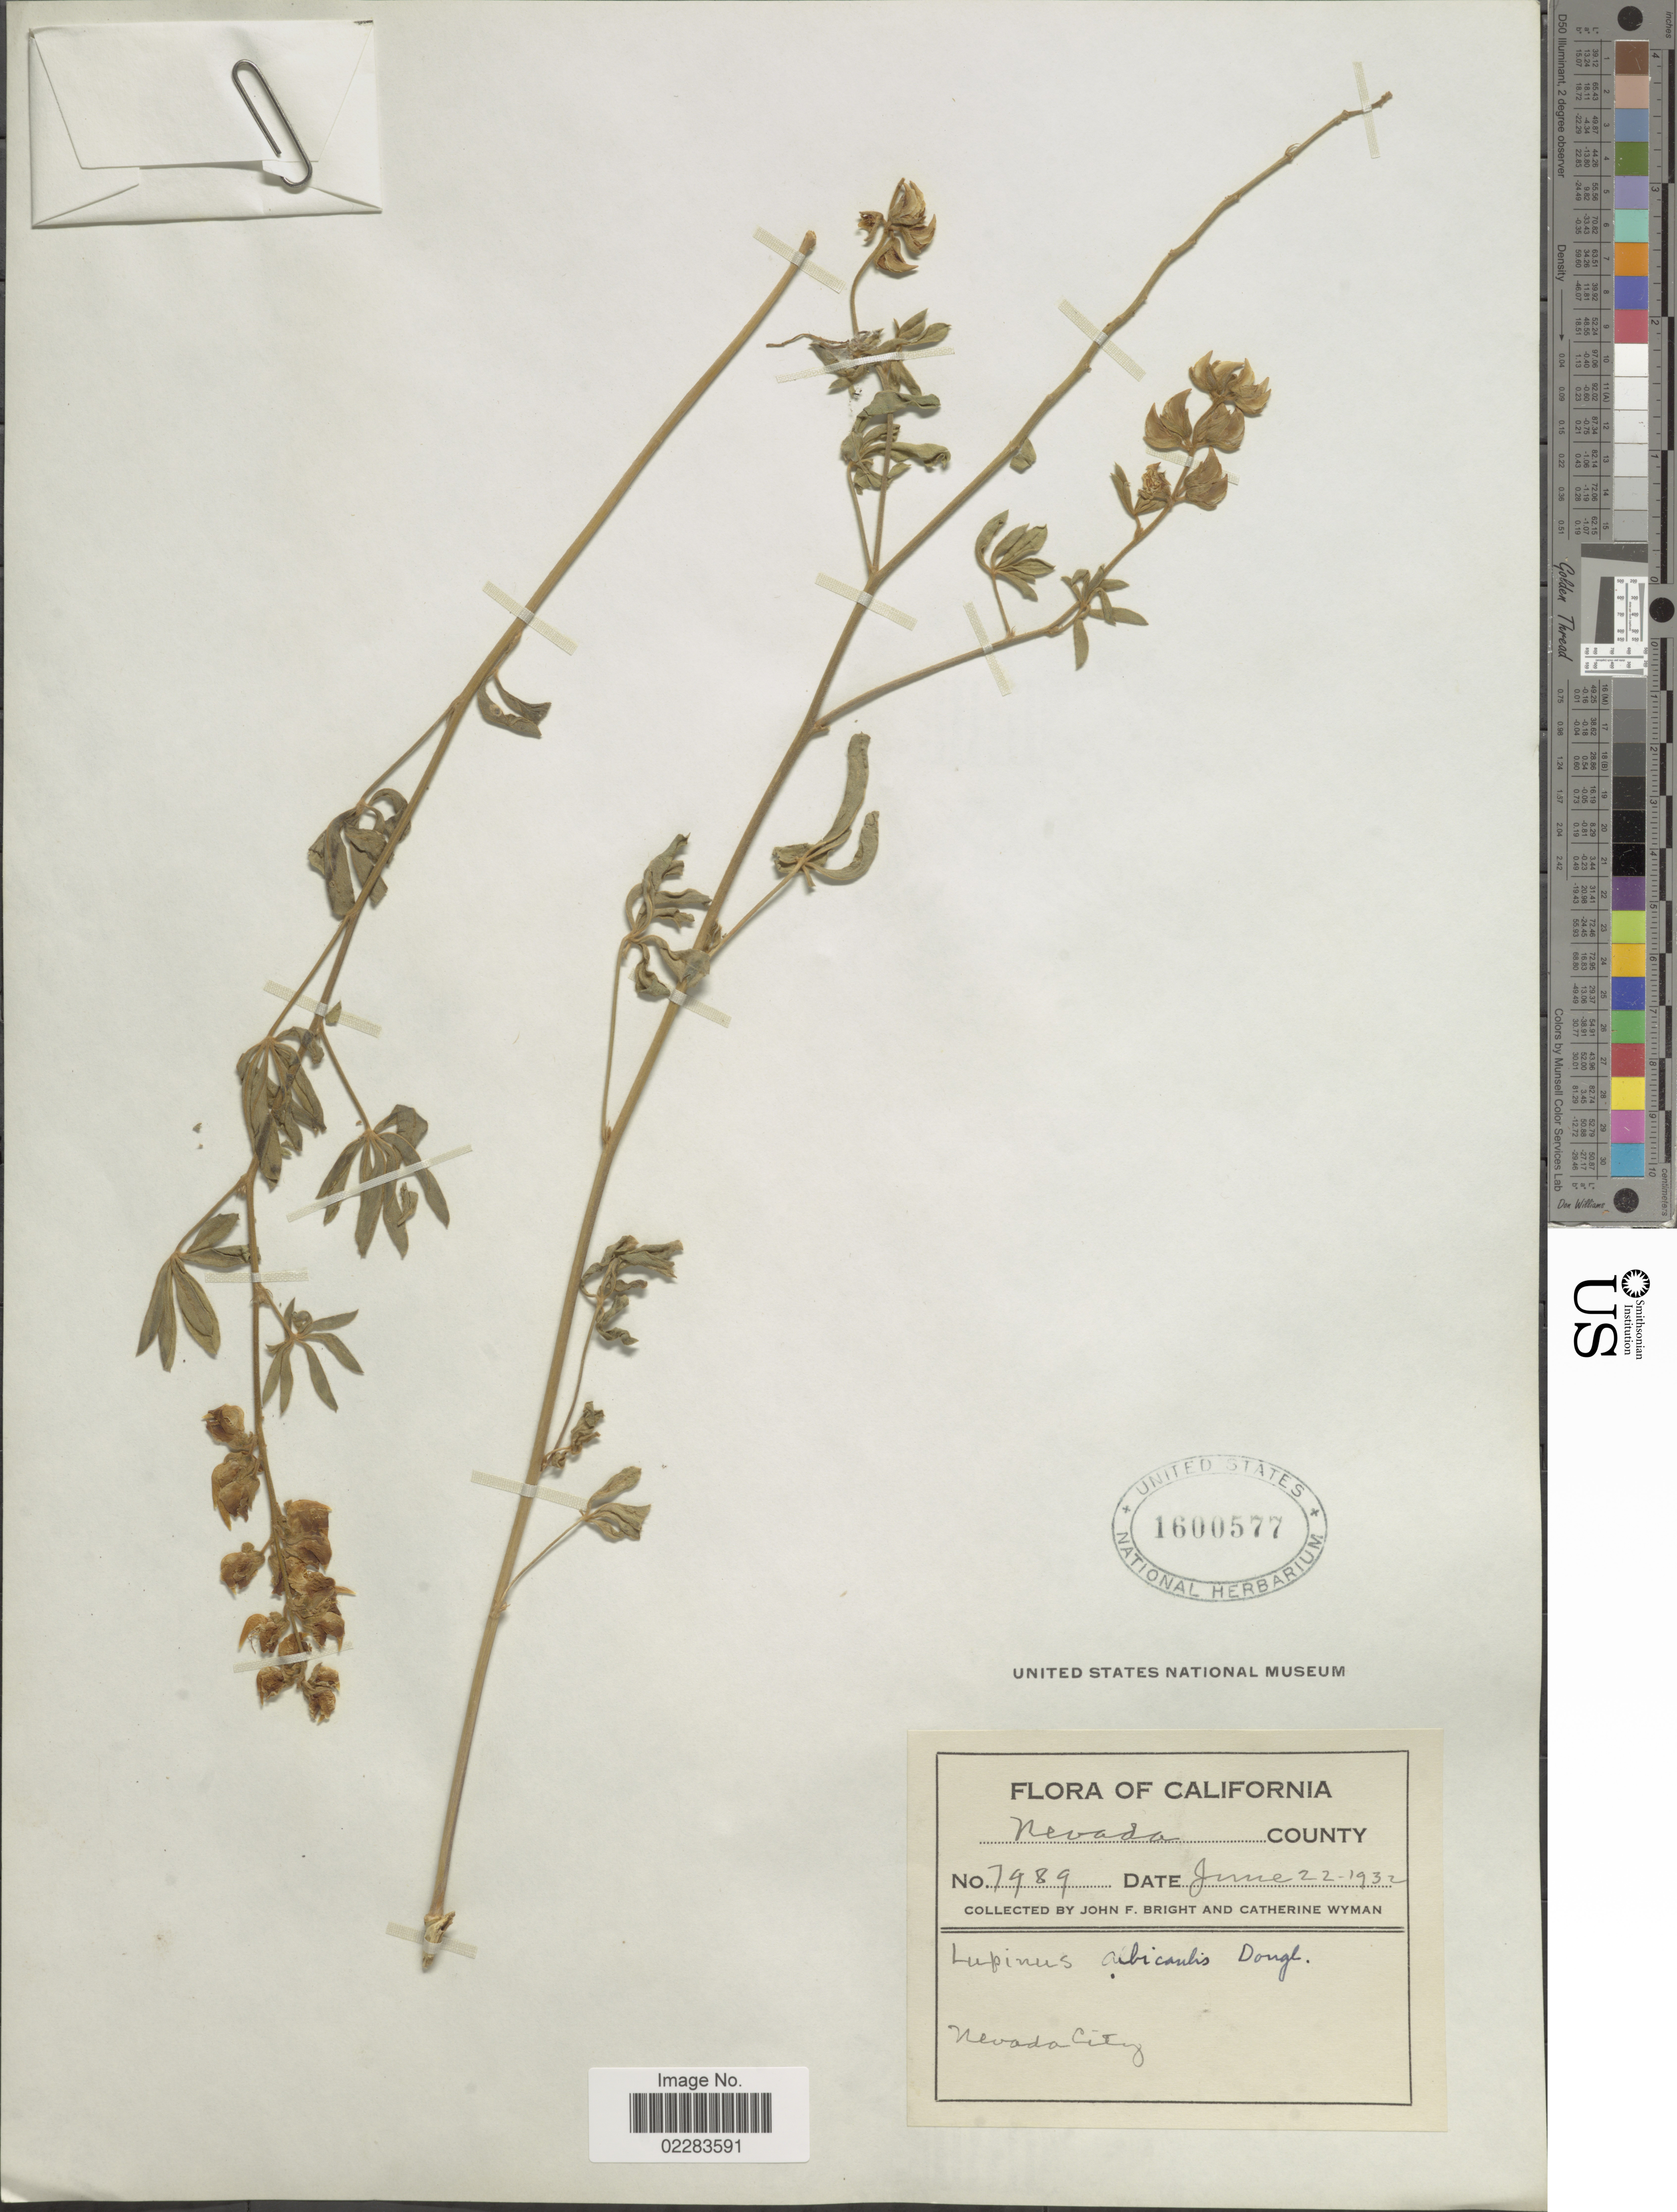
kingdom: Plantae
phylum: Tracheophyta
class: Magnoliopsida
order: Fabales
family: Fabaceae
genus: Lupinus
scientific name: Lupinus albicaulis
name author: Douglas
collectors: J. Bright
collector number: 7989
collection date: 1932-06-22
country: United States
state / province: California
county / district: Nevada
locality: Nevada County.Nevada City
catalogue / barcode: US 1600577